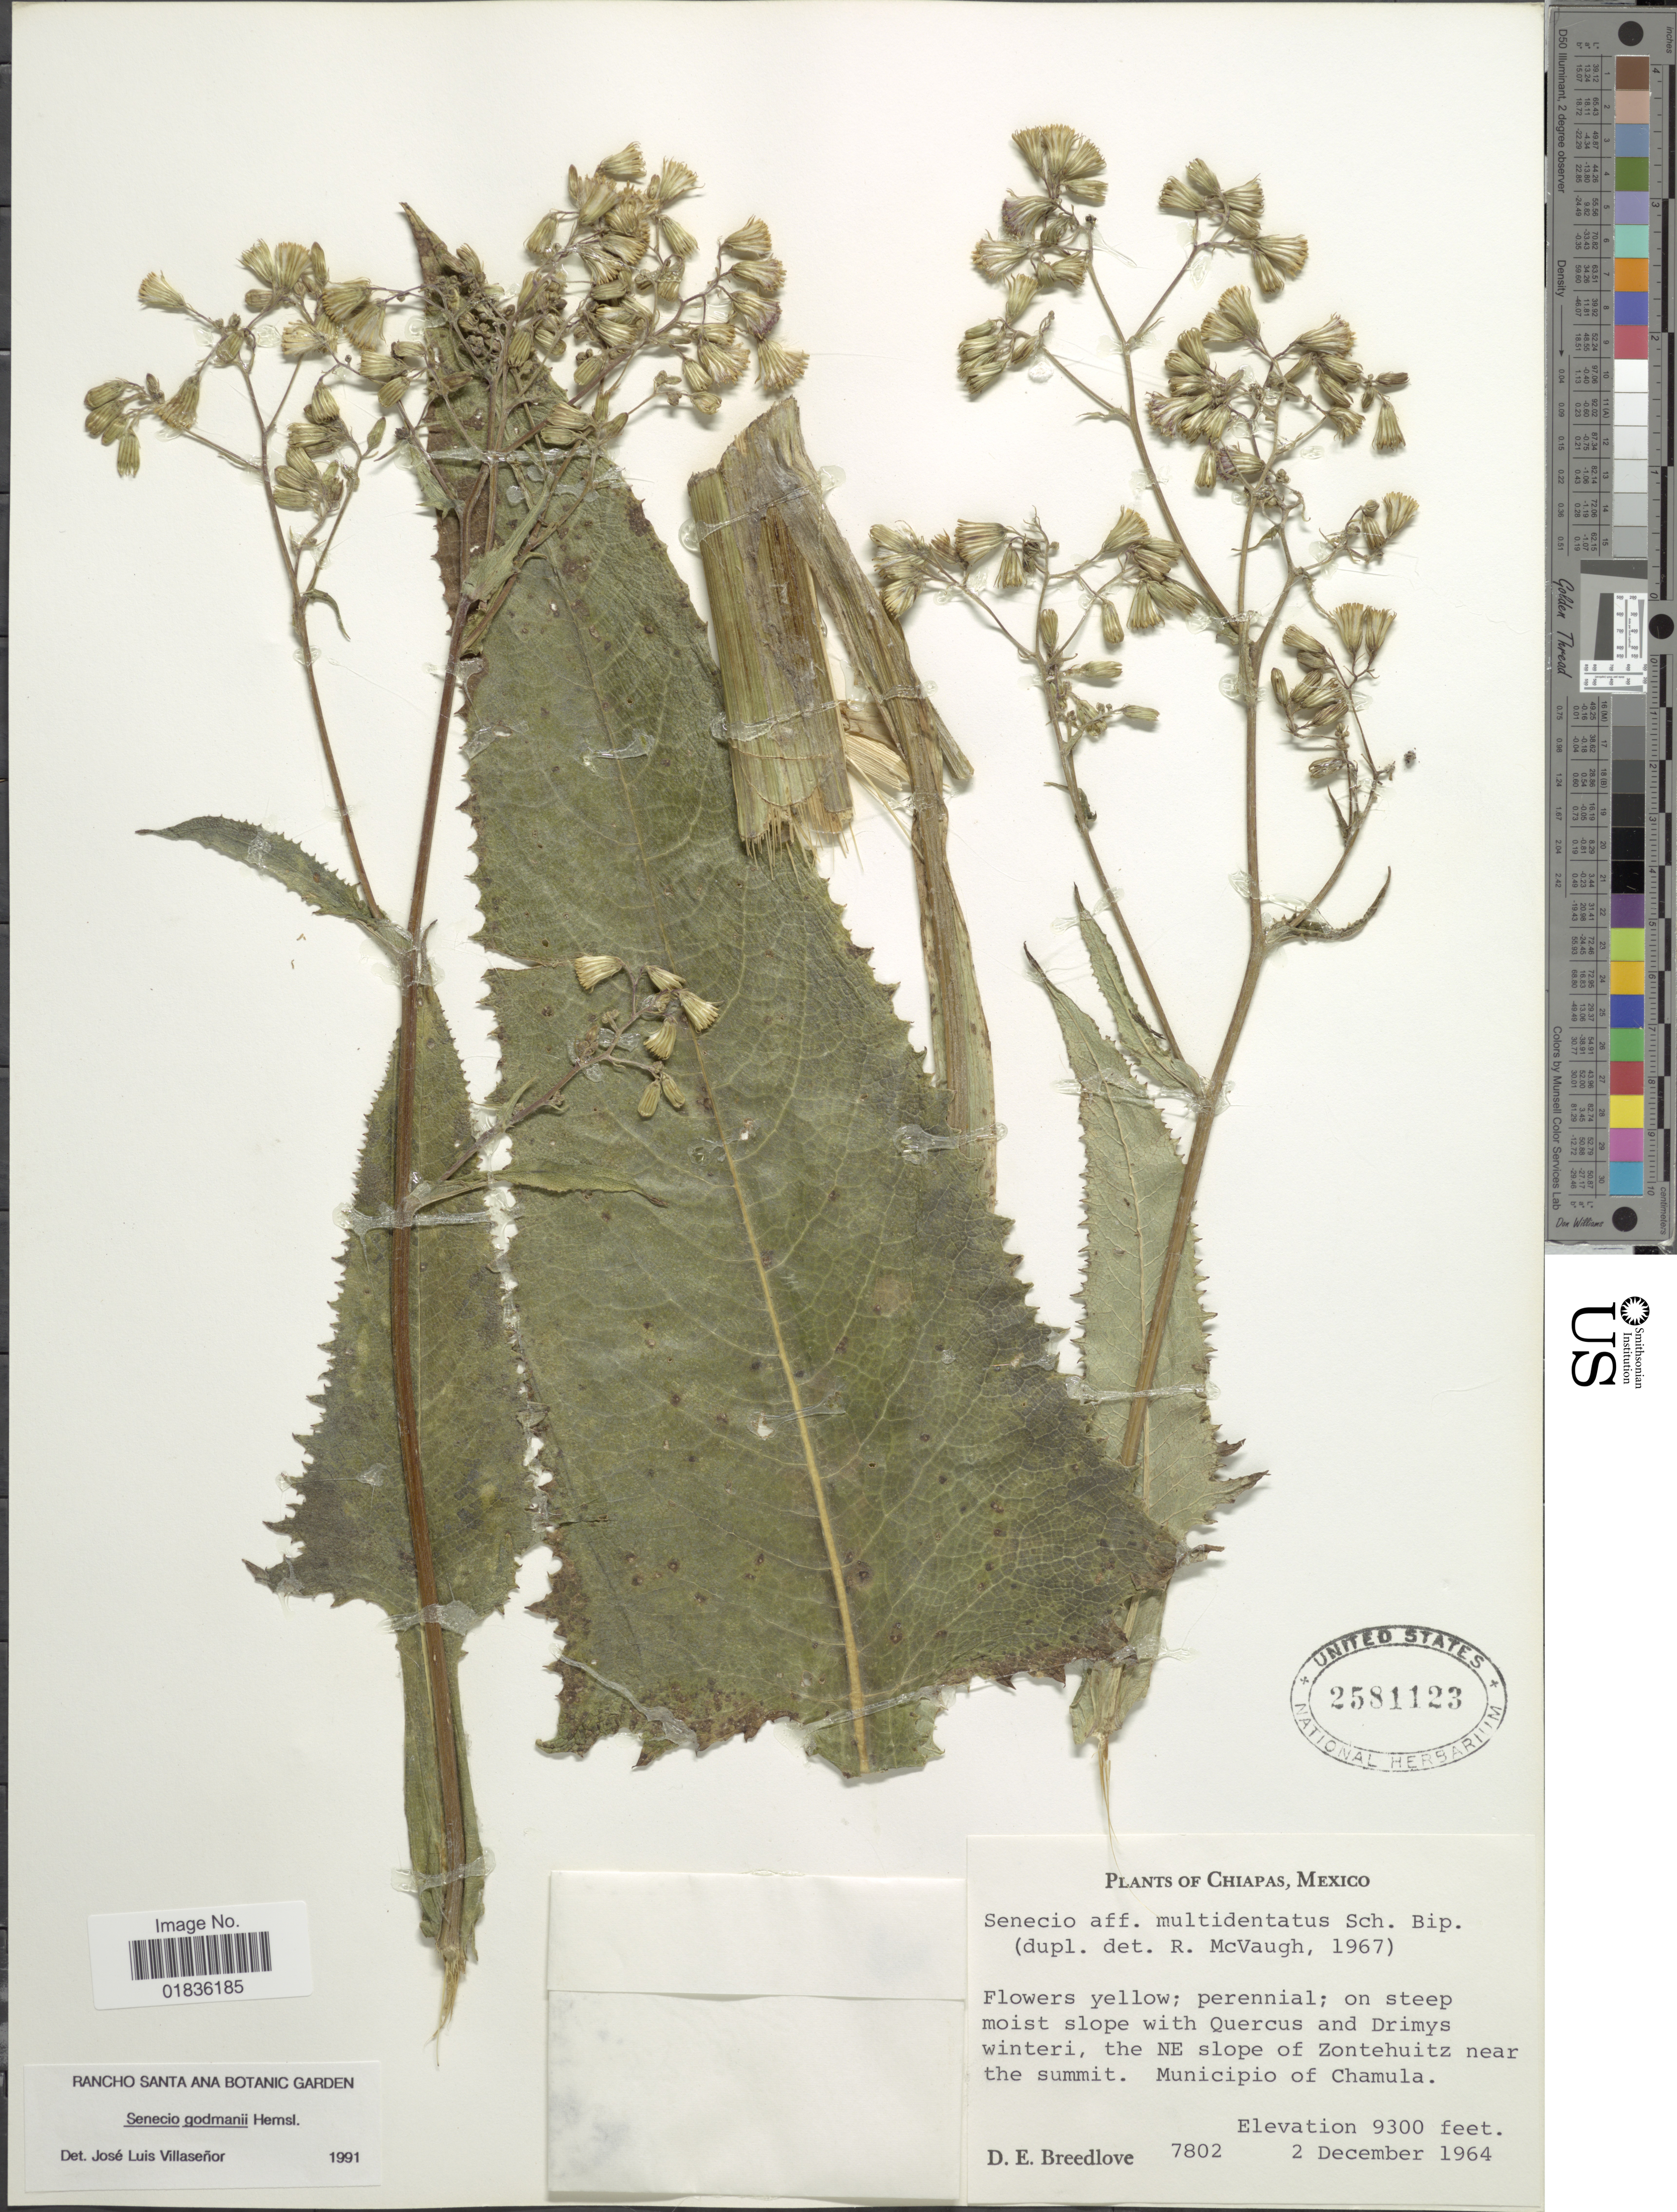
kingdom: Plantae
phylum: Tracheophyta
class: Magnoliopsida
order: Asterales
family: Asteraceae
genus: Senecio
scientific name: Senecio doratophyllus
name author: Benth.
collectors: D. E. Breedlove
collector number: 7802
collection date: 1964-12-02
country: Mexico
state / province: Chiapas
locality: Moist slope, the NE slope of Zontehuitz near the summit, Municipio of Chamula.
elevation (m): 2835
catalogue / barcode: US 2581123